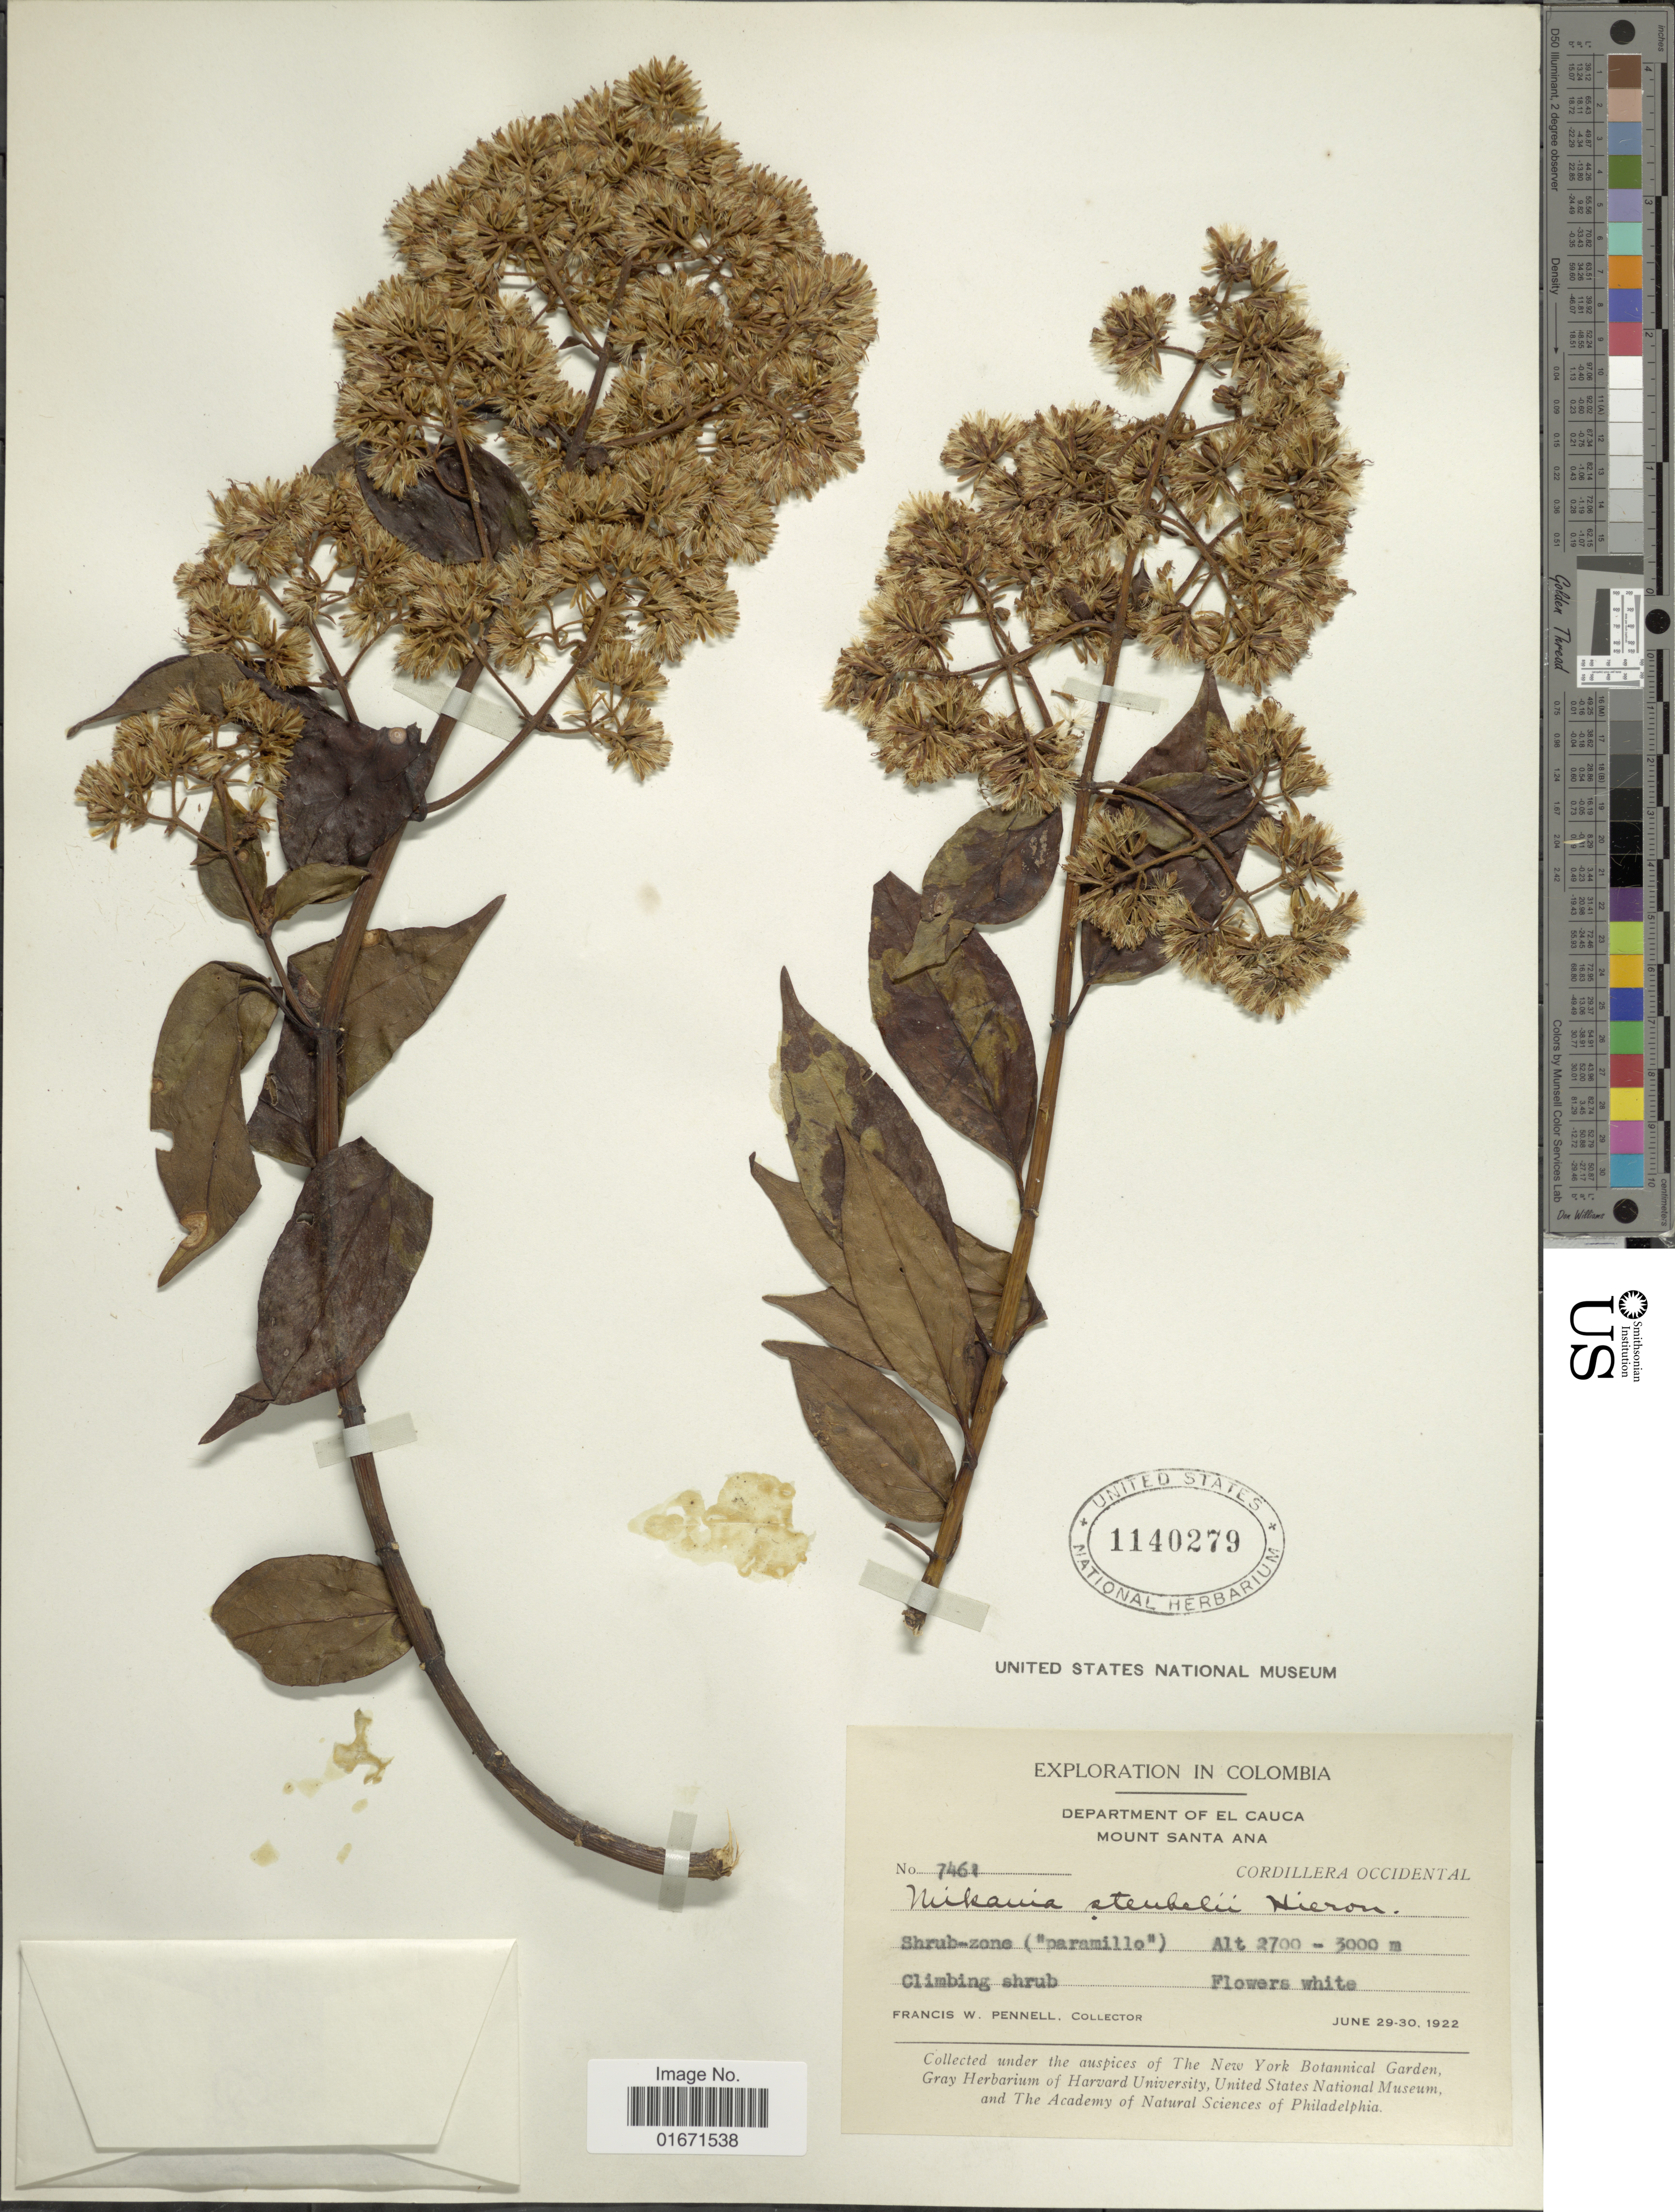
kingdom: Plantae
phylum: Tracheophyta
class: Magnoliopsida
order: Asterales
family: Asteraceae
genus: Mikania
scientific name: Mikania stuebelii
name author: Hieron.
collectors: F. W. Pennell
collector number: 7461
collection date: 1922-06-29/1922-06-30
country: Colombia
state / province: Cauca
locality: Department of El Cauca. Mount Santa Ana. Cordillera Occidentqal. Shrub-zone ("paramillo")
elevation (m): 2700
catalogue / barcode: US 1140279